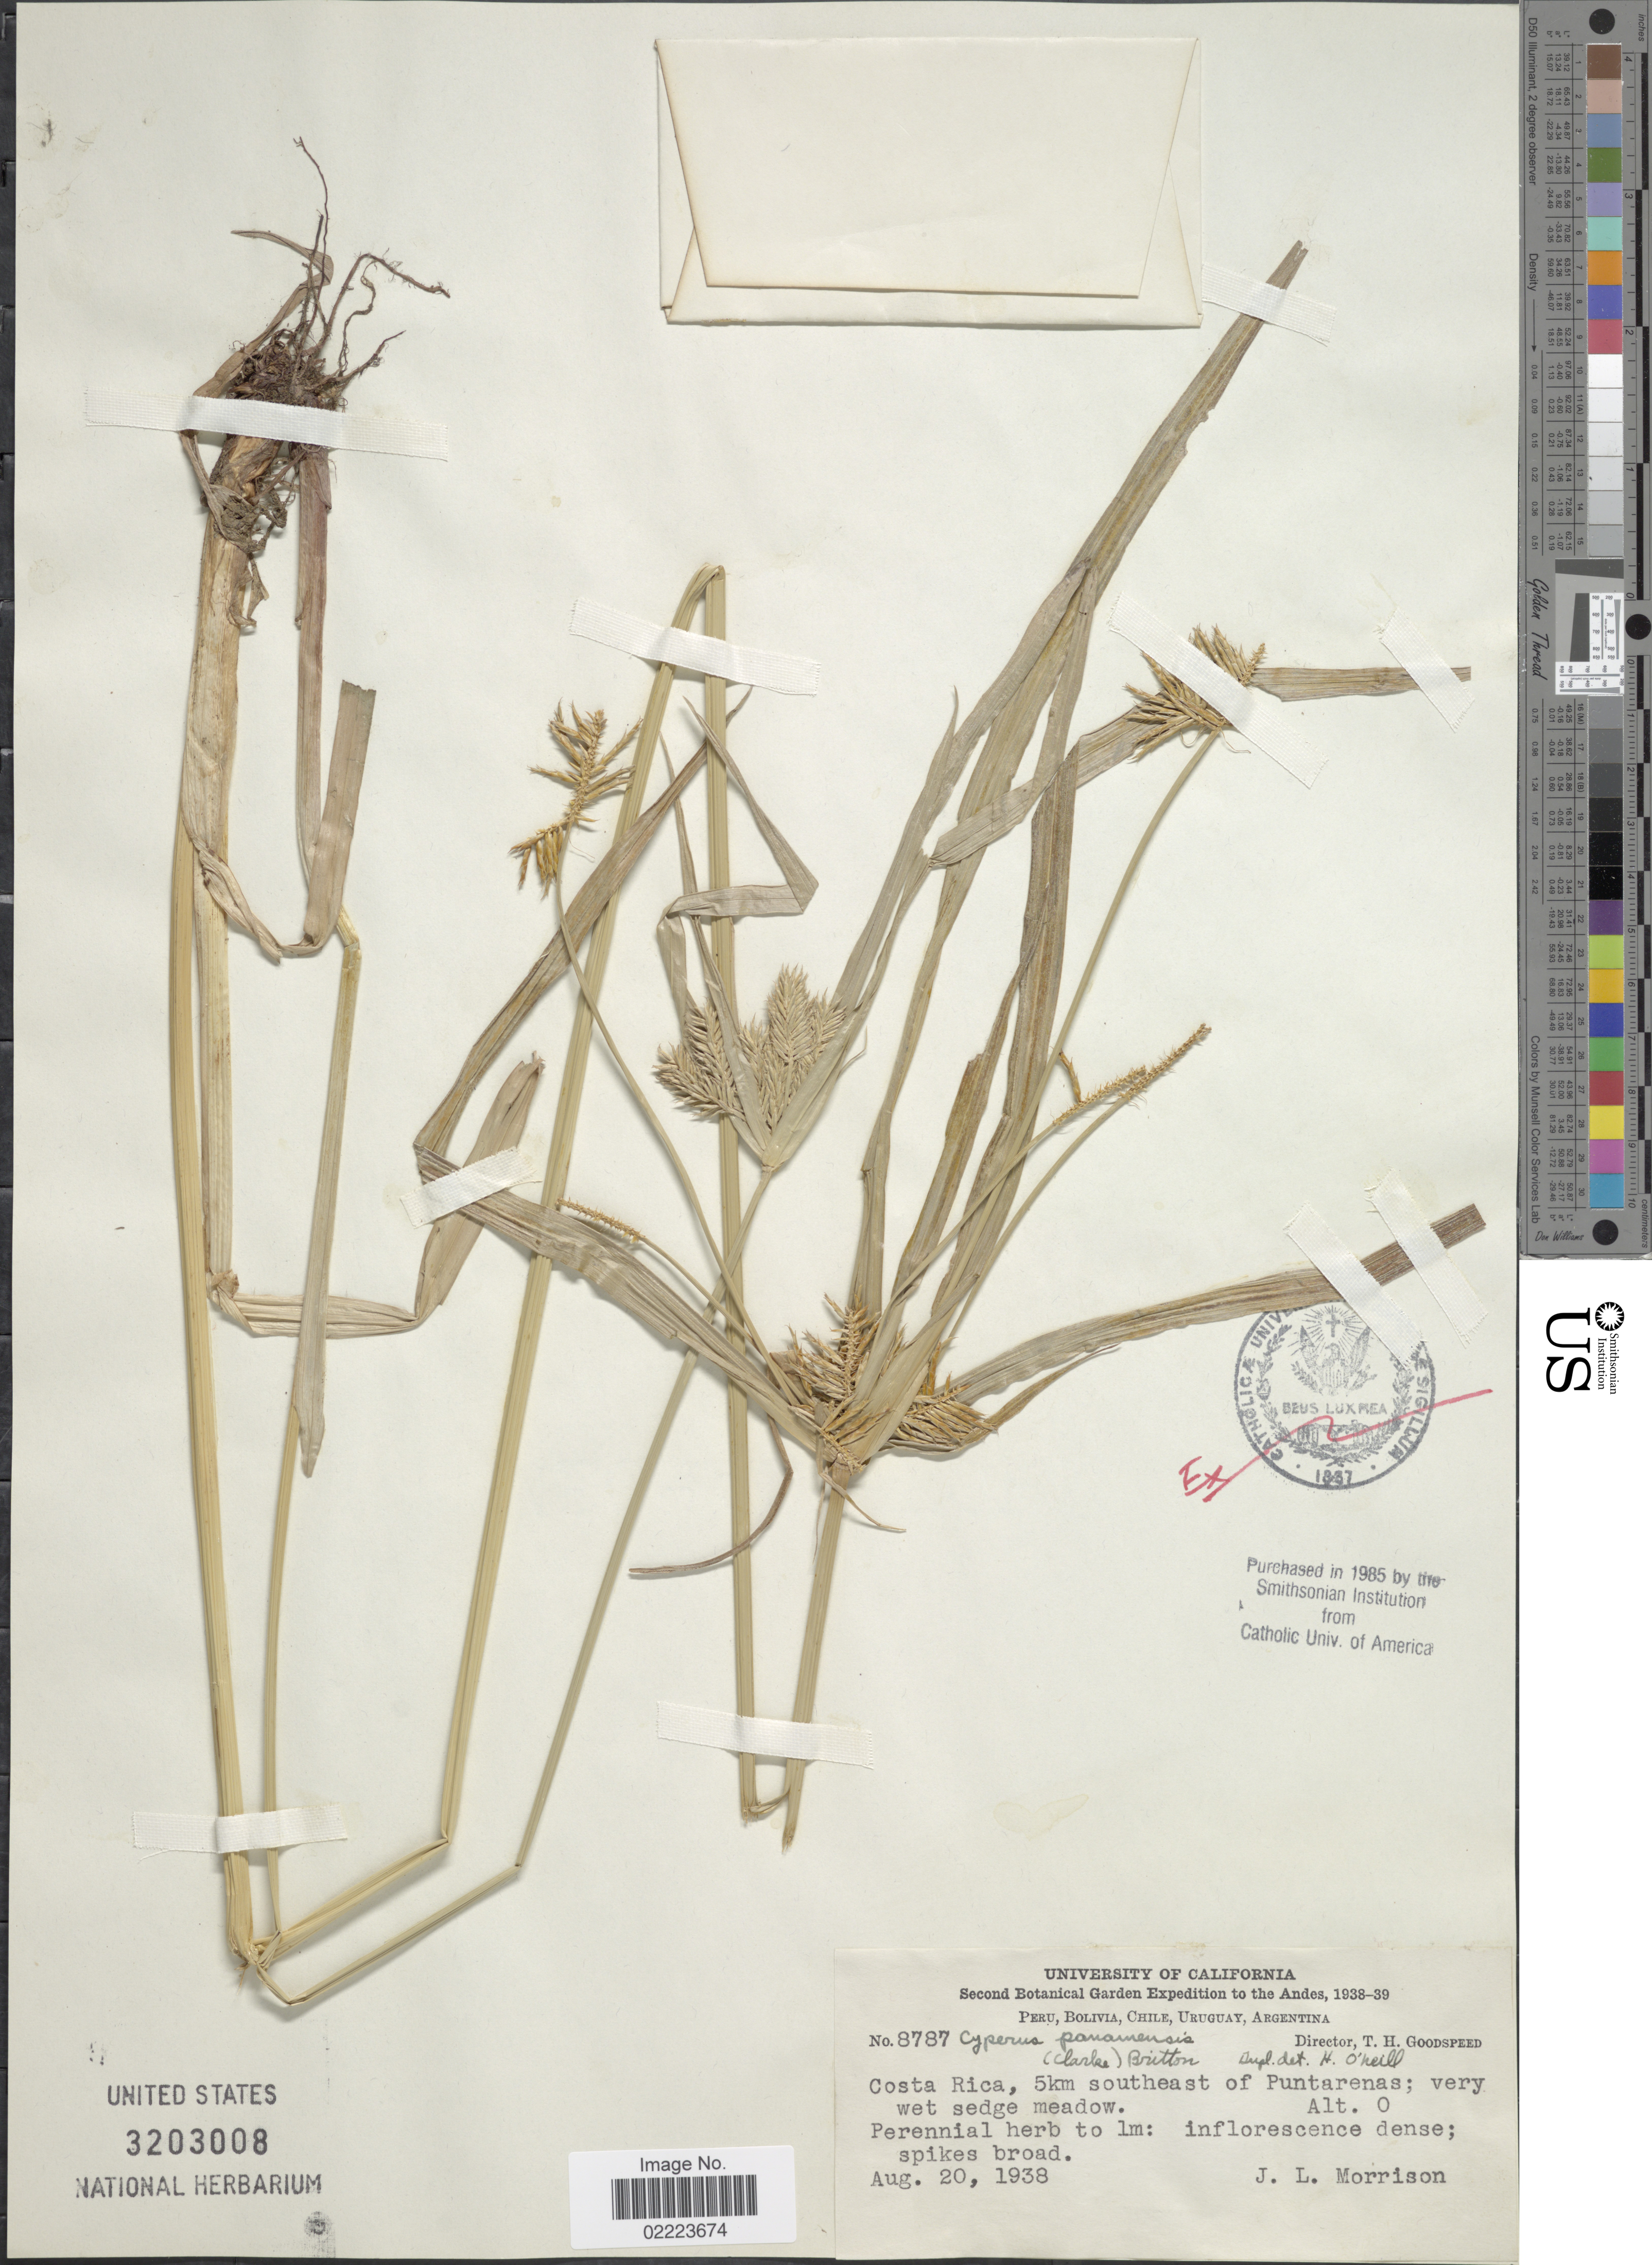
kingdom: Plantae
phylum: Tracheophyta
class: Liliopsida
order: Poales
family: Cyperaceae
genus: Cyperus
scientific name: Cyperus panamensis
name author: (C.B. Clarke) Britton ex Standl.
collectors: J. Morrison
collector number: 8787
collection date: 1938-08-20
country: Costa Rica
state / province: Puntarenas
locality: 5 km southeast of Puntarenas; very wey sedge meadow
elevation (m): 0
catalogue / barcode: US 3203008